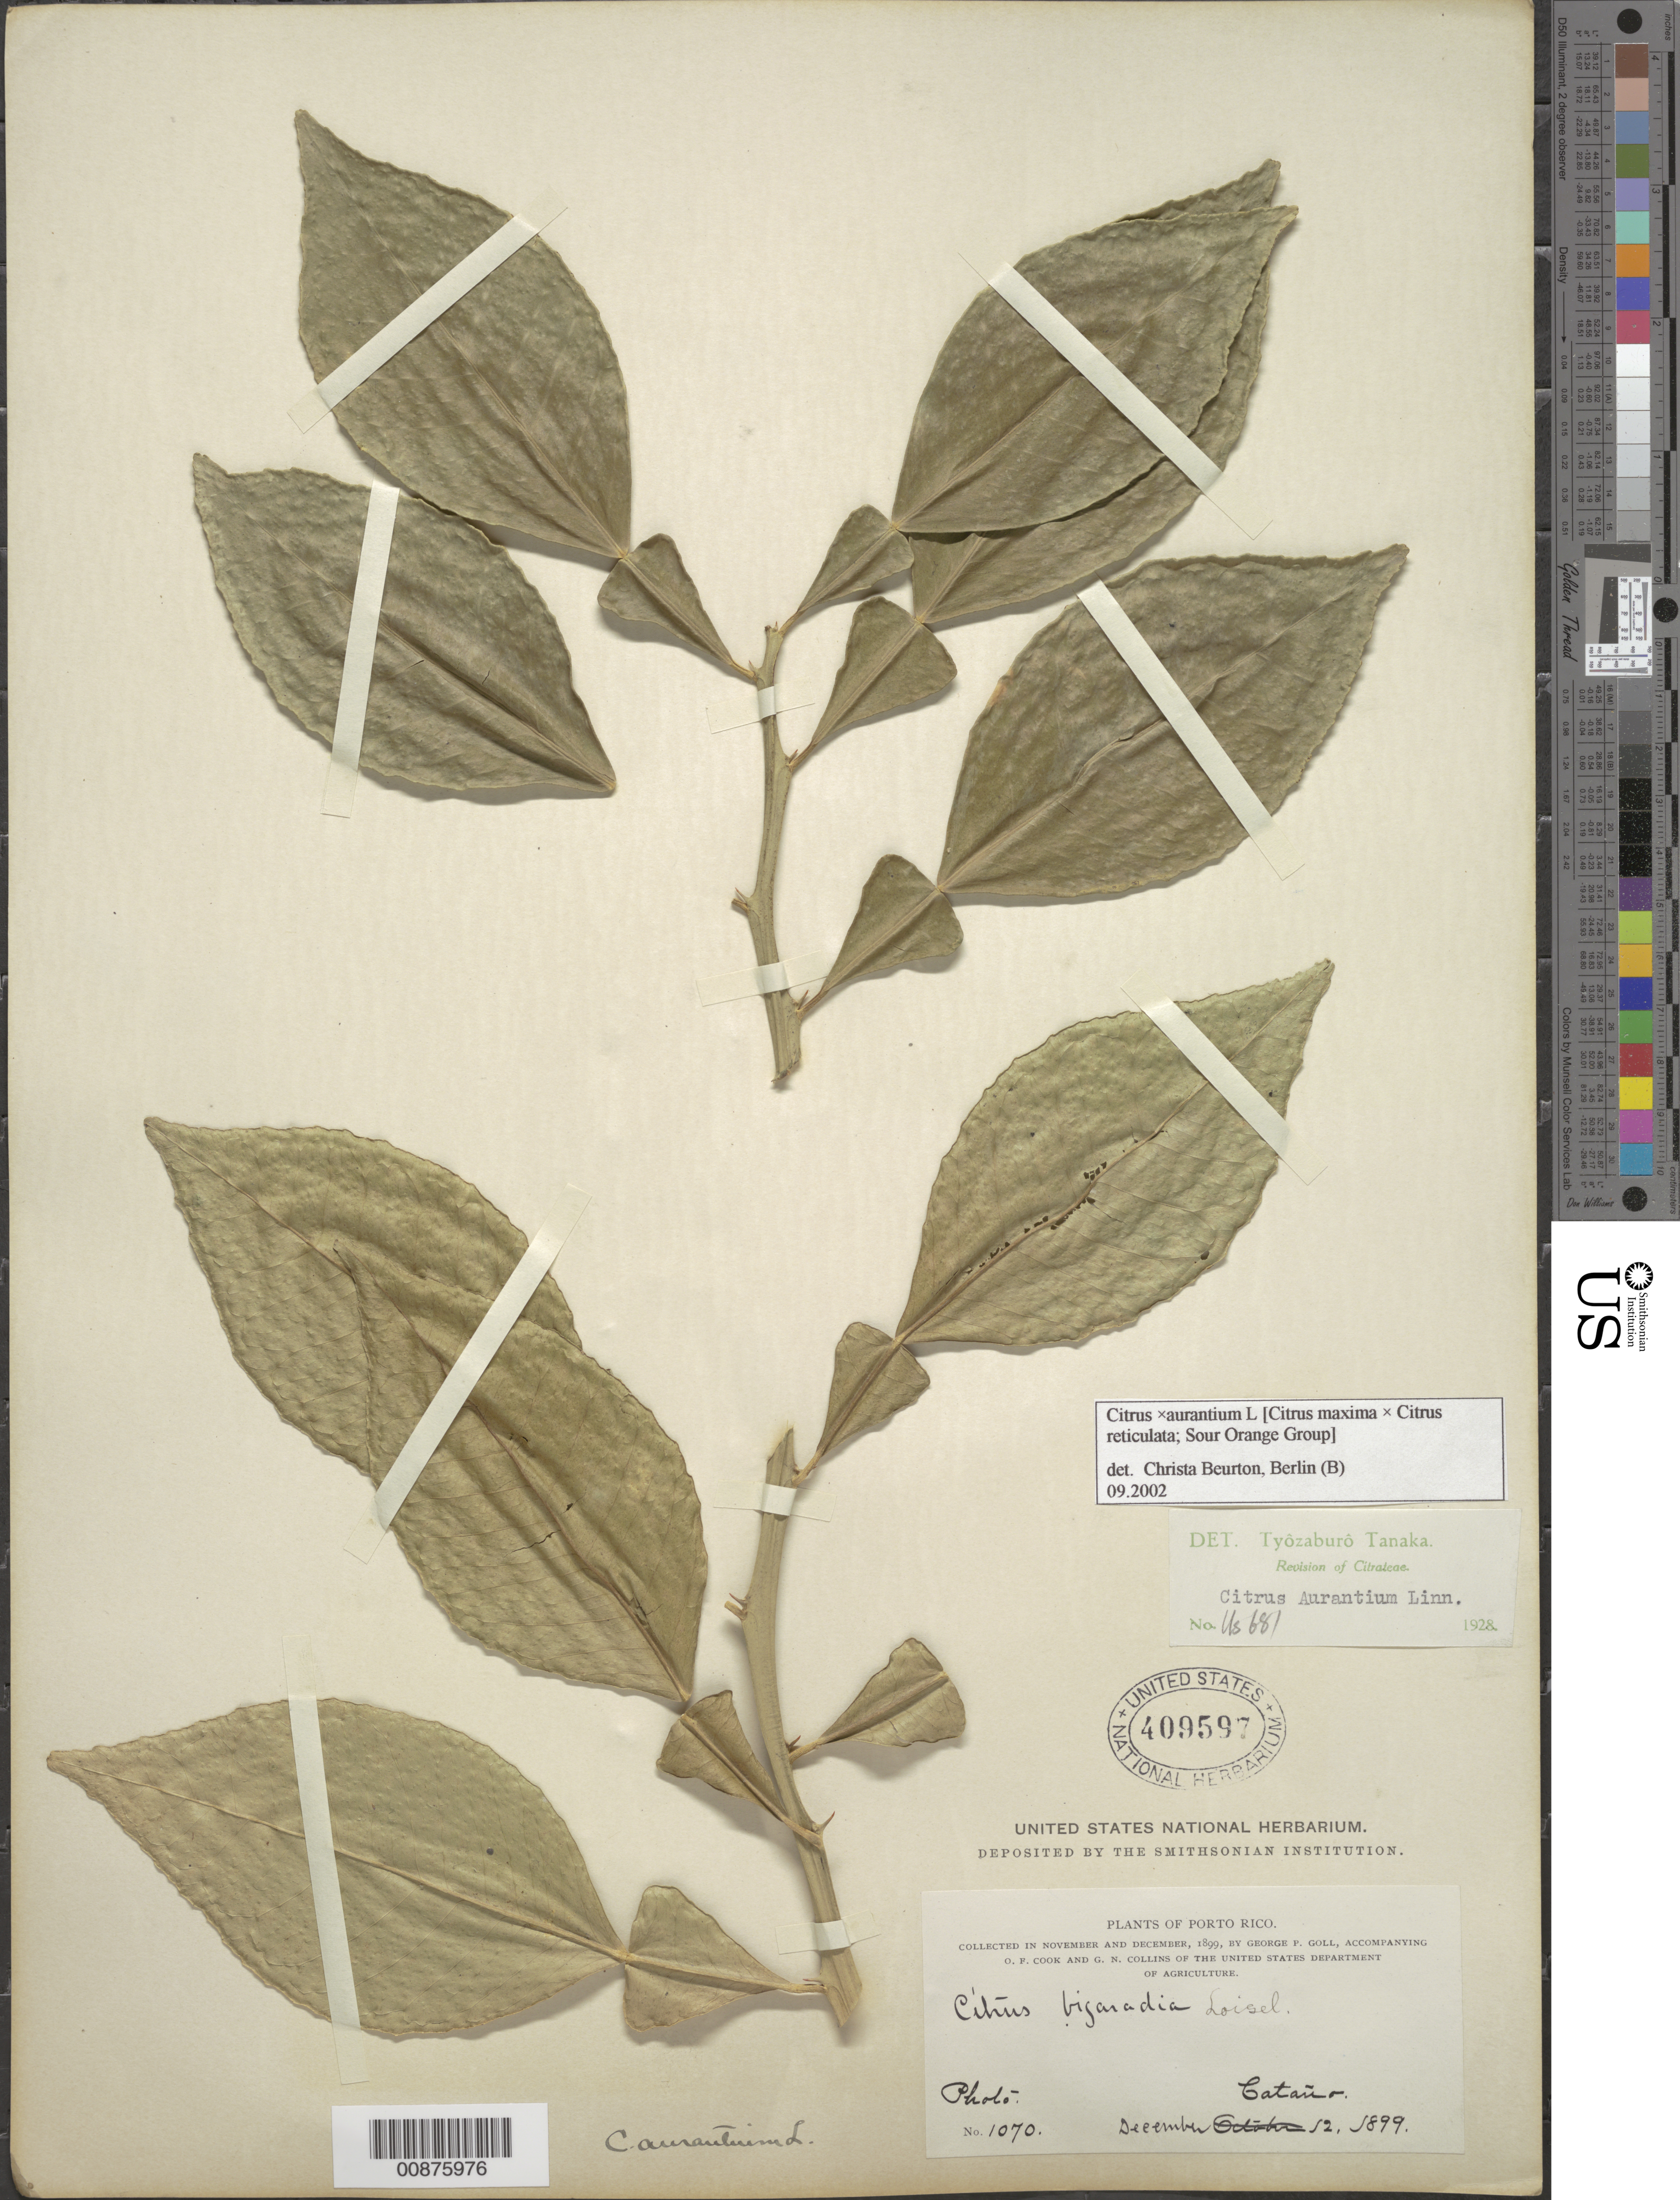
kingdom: Plantae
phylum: Tracheophyta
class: Magnoliopsida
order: Sapindales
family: Rutaceae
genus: Citrus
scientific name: Citrus maxima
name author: (Burm.) Merr.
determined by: Beurton, C.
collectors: G. Goll, O. F. Cook & G. N. Collins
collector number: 1070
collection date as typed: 12 Dec 1899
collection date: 1899-12-12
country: Puerto Rico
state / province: Bayamón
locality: Cataño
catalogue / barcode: US 409597